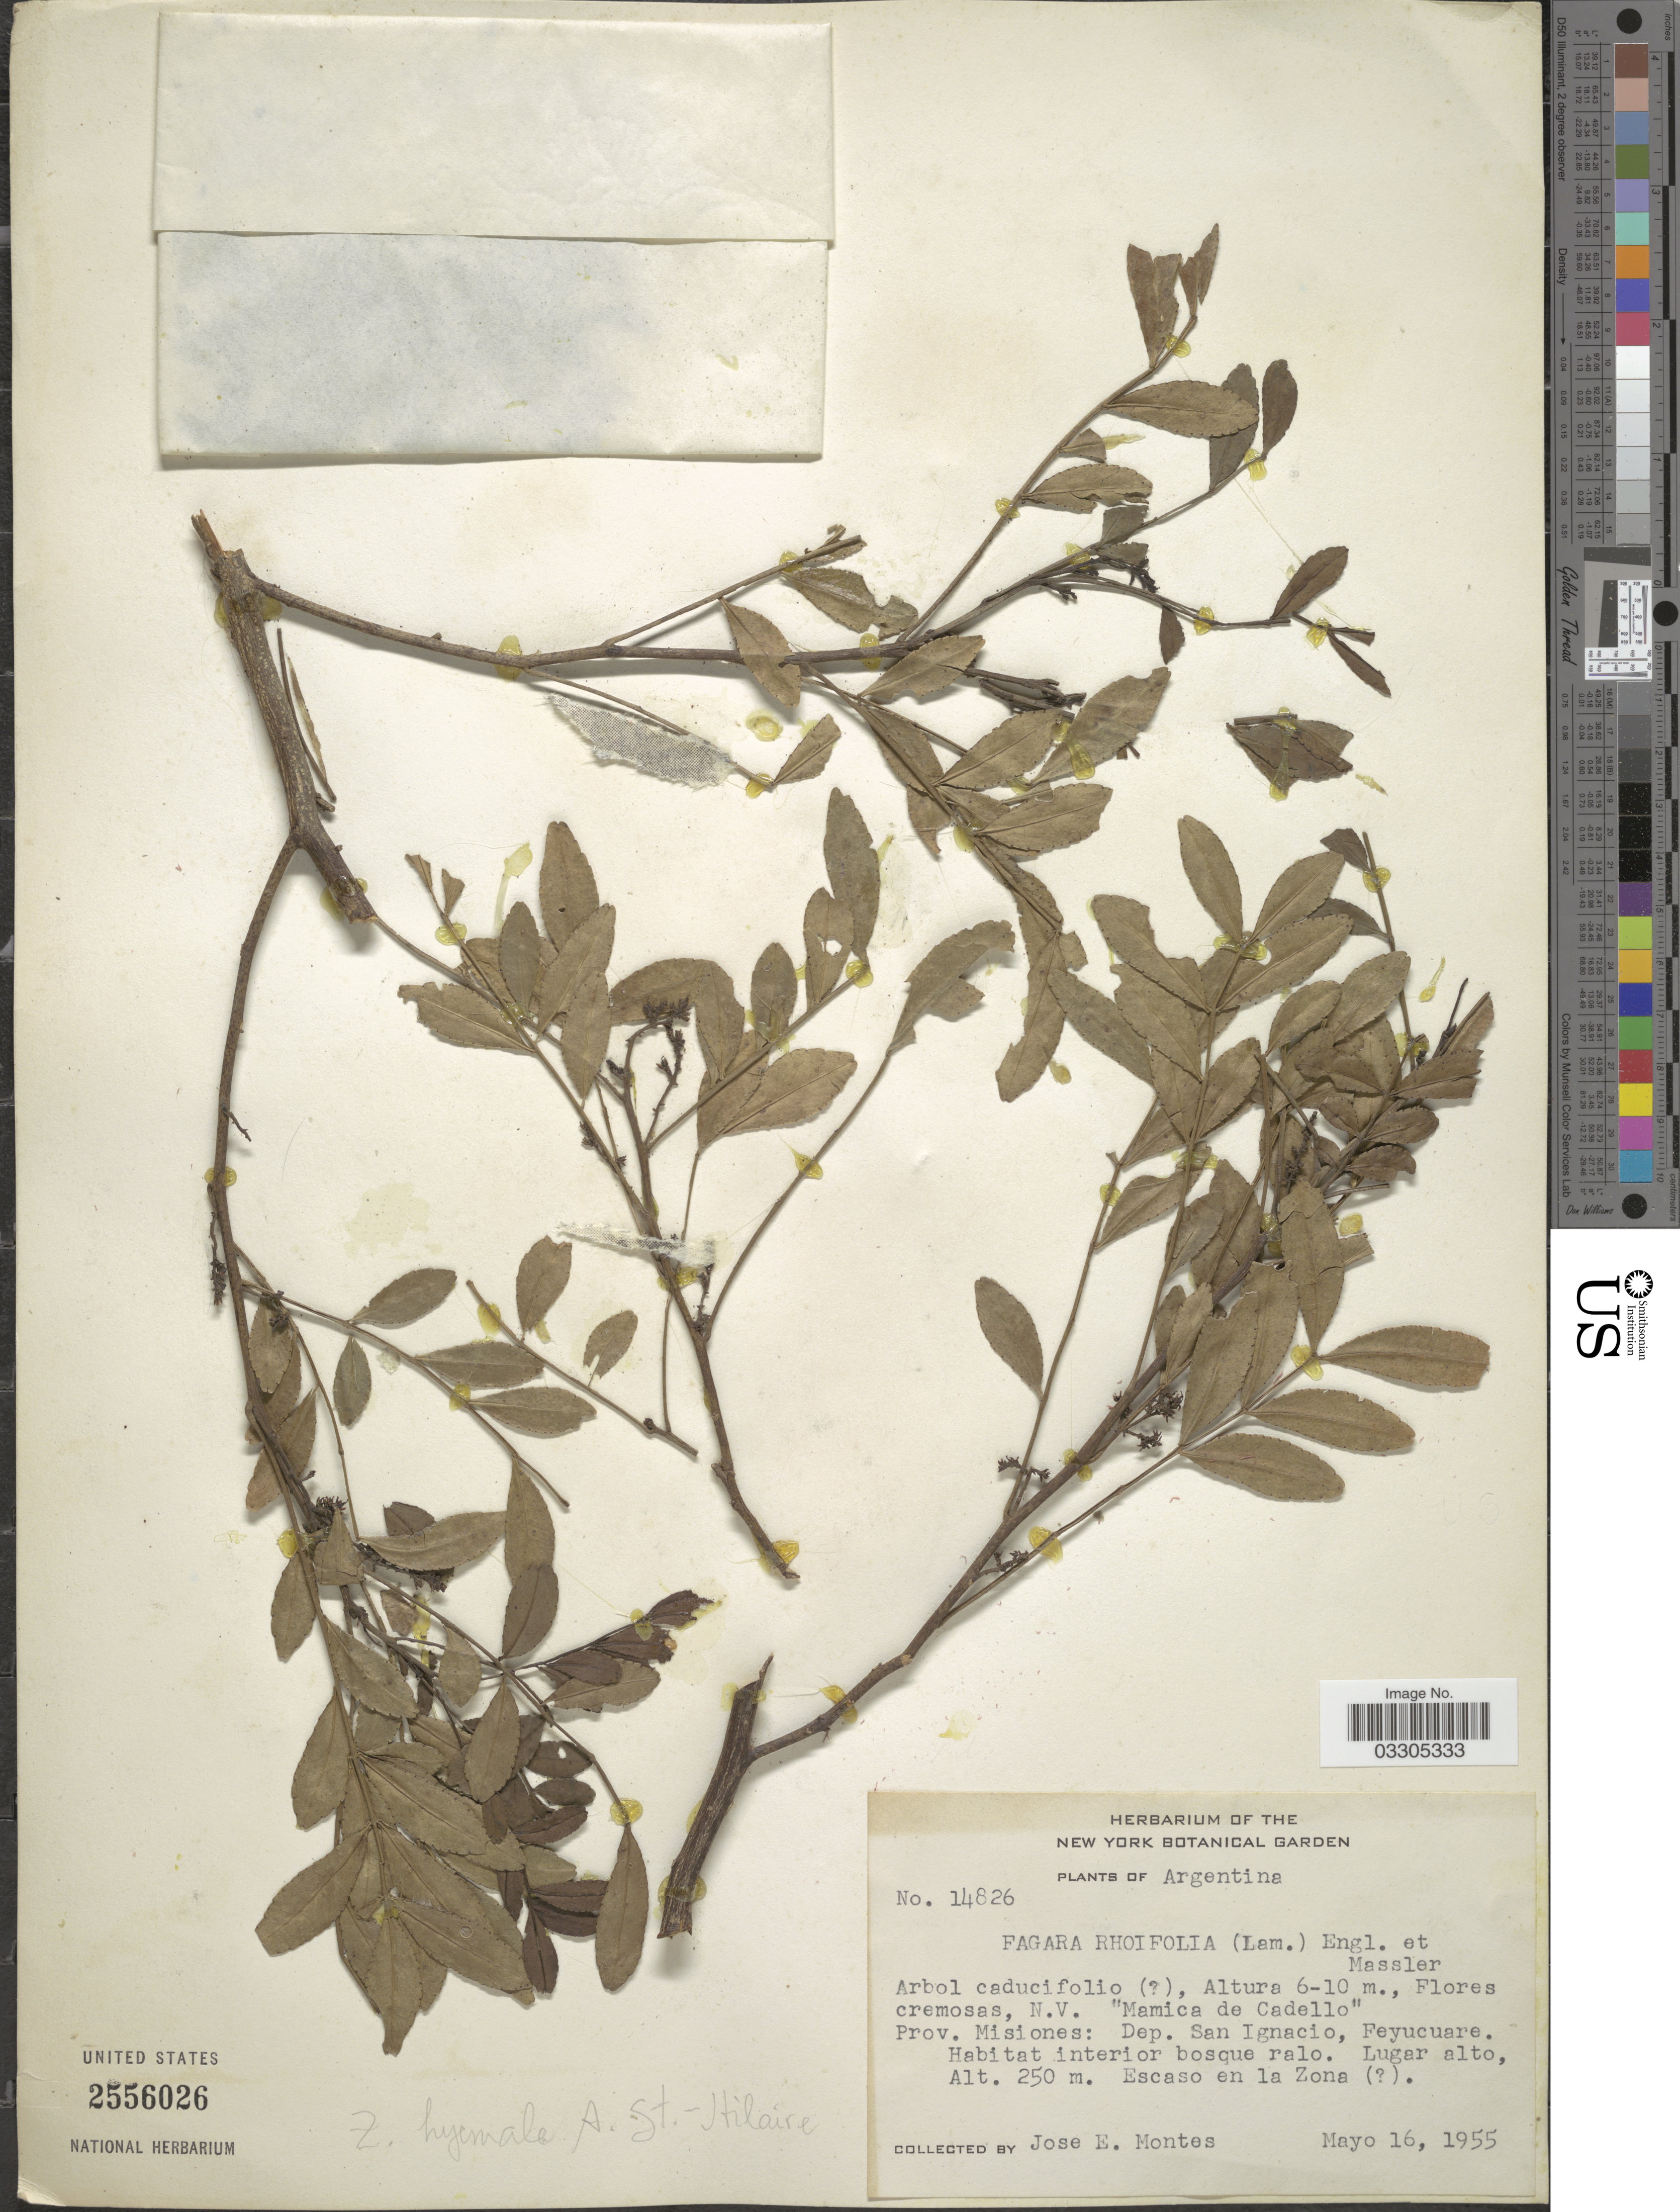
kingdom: Plantae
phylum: Tracheophyta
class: Magnoliopsida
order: Sapindales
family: Rutaceae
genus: Zanthoxylum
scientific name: Zanthoxylum hiemalis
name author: A. St.-Hil.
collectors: J. E. Montes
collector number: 14826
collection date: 1955-05-16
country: Argentina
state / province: Misiones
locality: Dep. San Ignacio, Feyucuare. Escaso en la Zona.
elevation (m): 250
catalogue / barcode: US 2556026